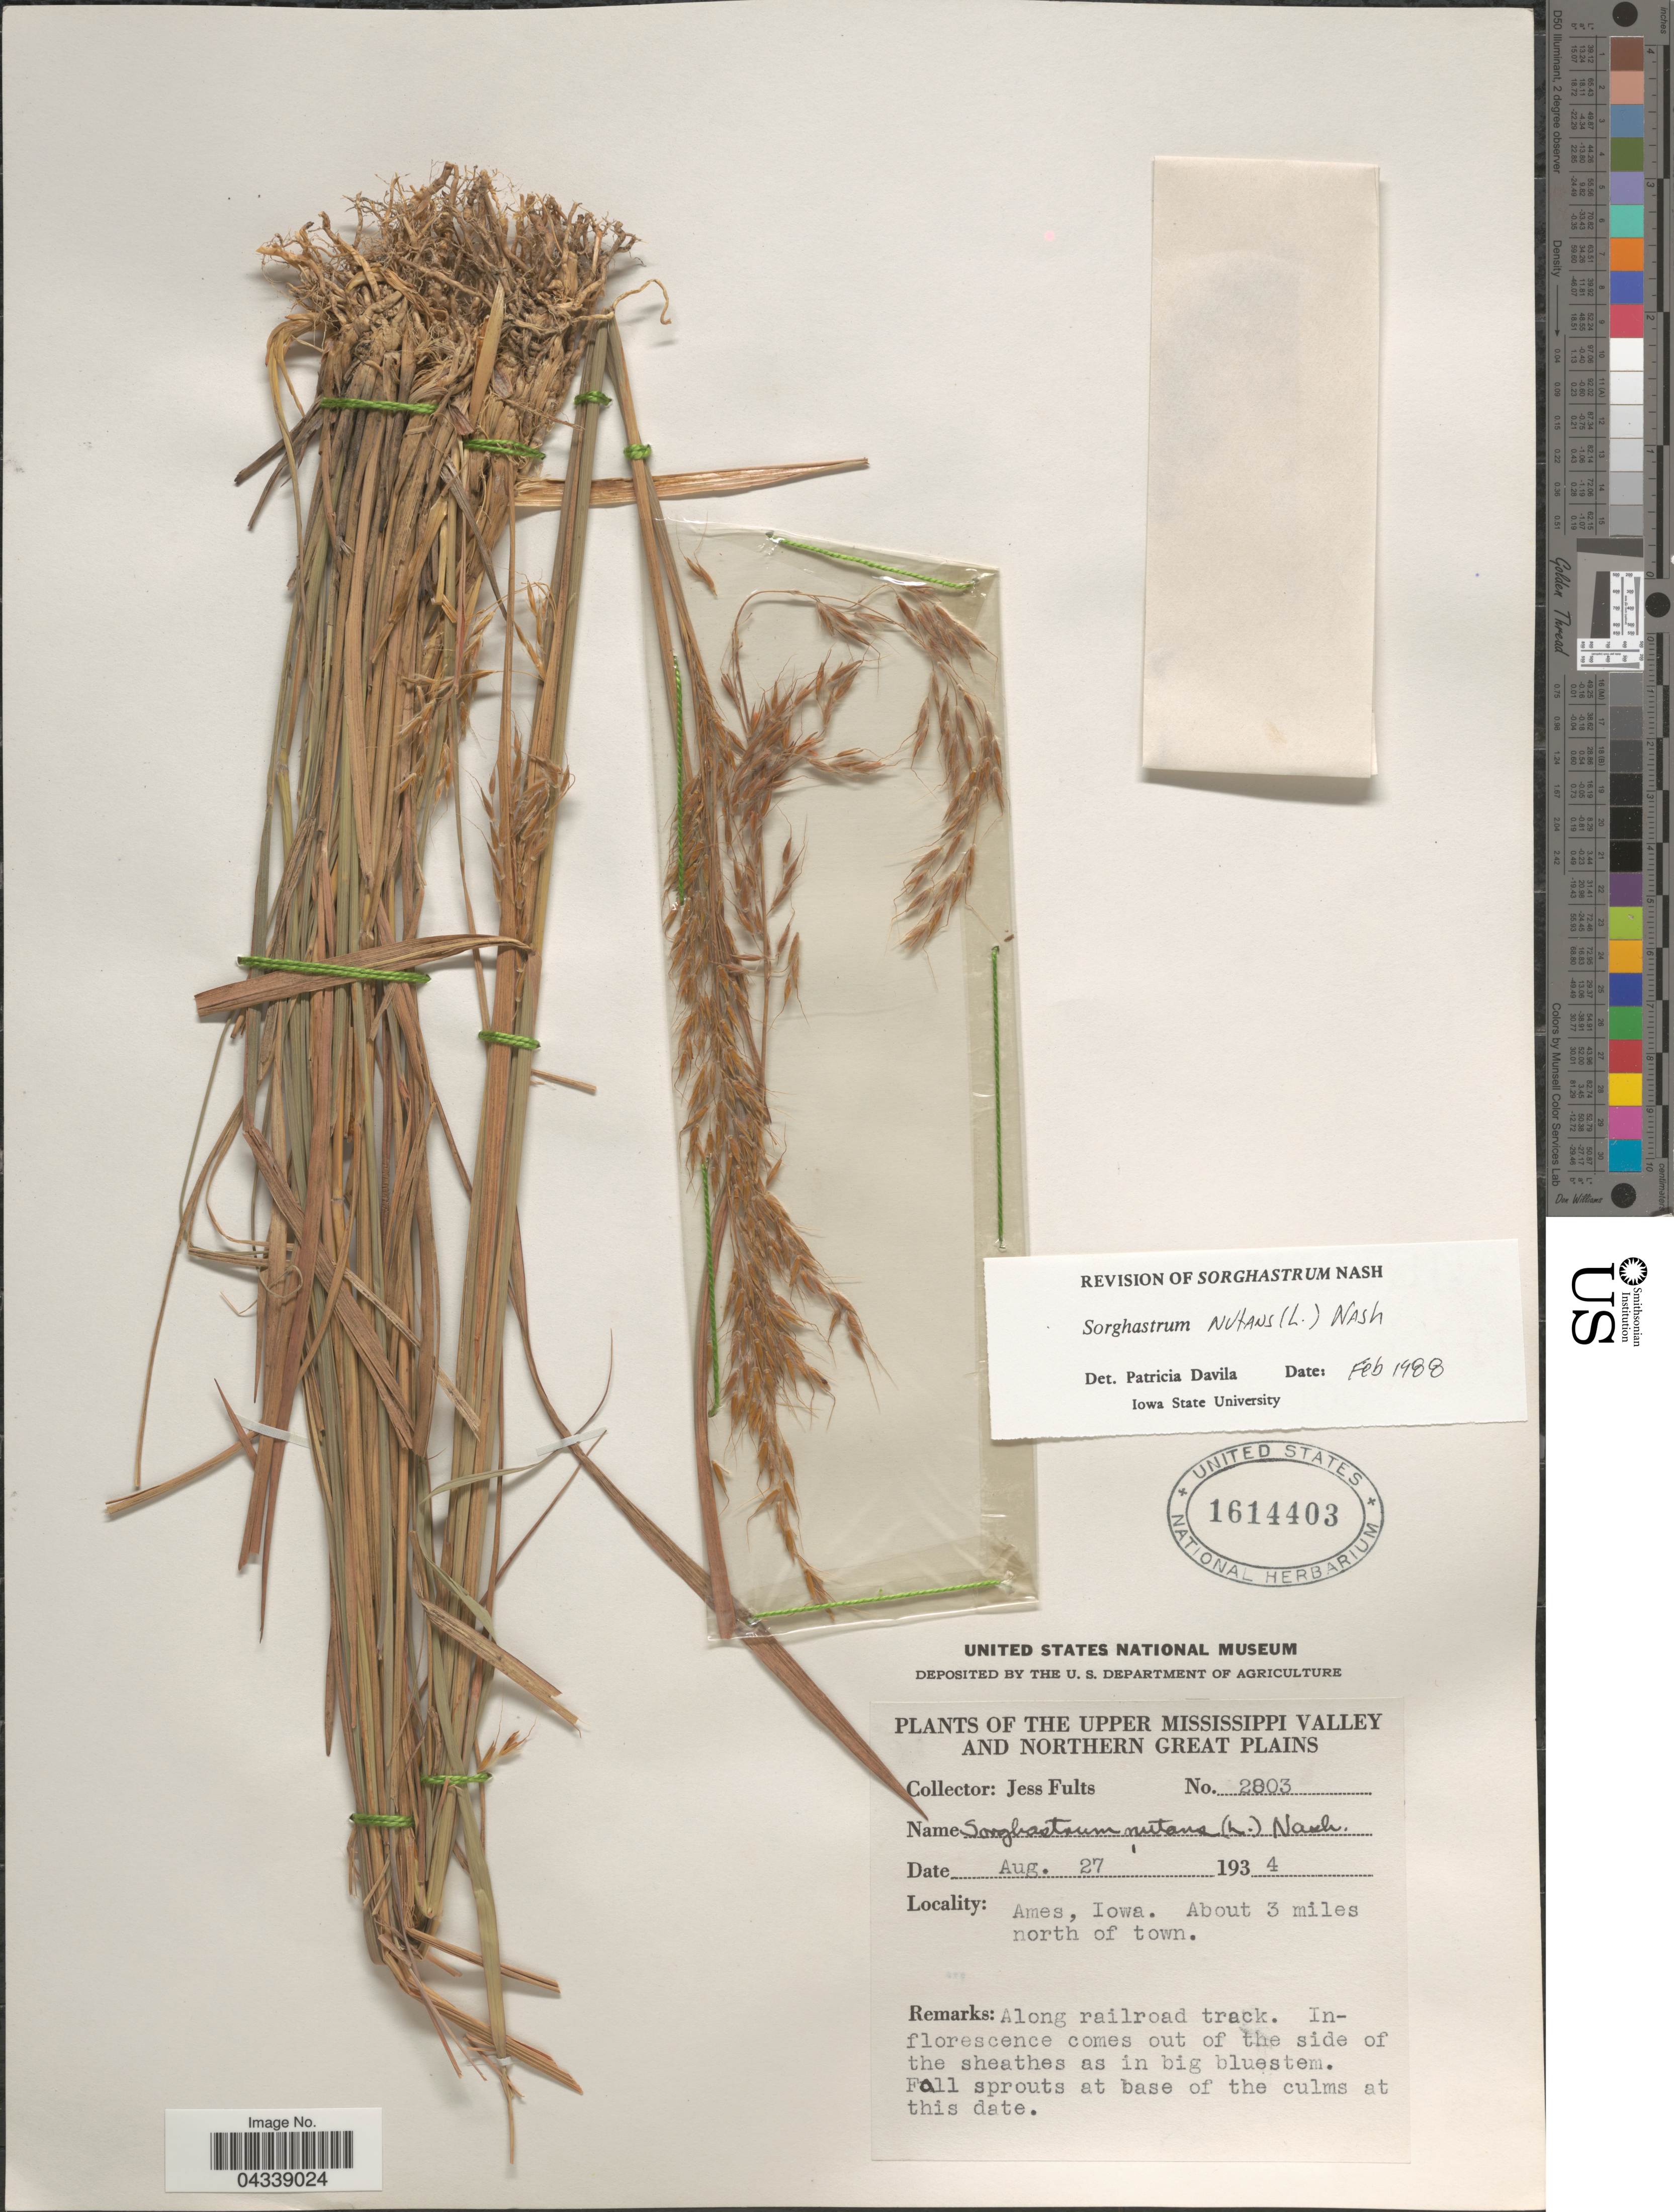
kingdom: Plantae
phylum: Tracheophyta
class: Liliopsida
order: Poales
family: Poaceae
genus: Sorghastrum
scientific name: Sorghastrum nutans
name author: (L.) Nash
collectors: J. Fults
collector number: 2803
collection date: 1934-08-27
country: United States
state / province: Iowa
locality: Upper Mississippi Valley and Northern Great Plains. Ames. About 3 miles north of town. Along railroad track.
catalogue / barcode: US 1614403